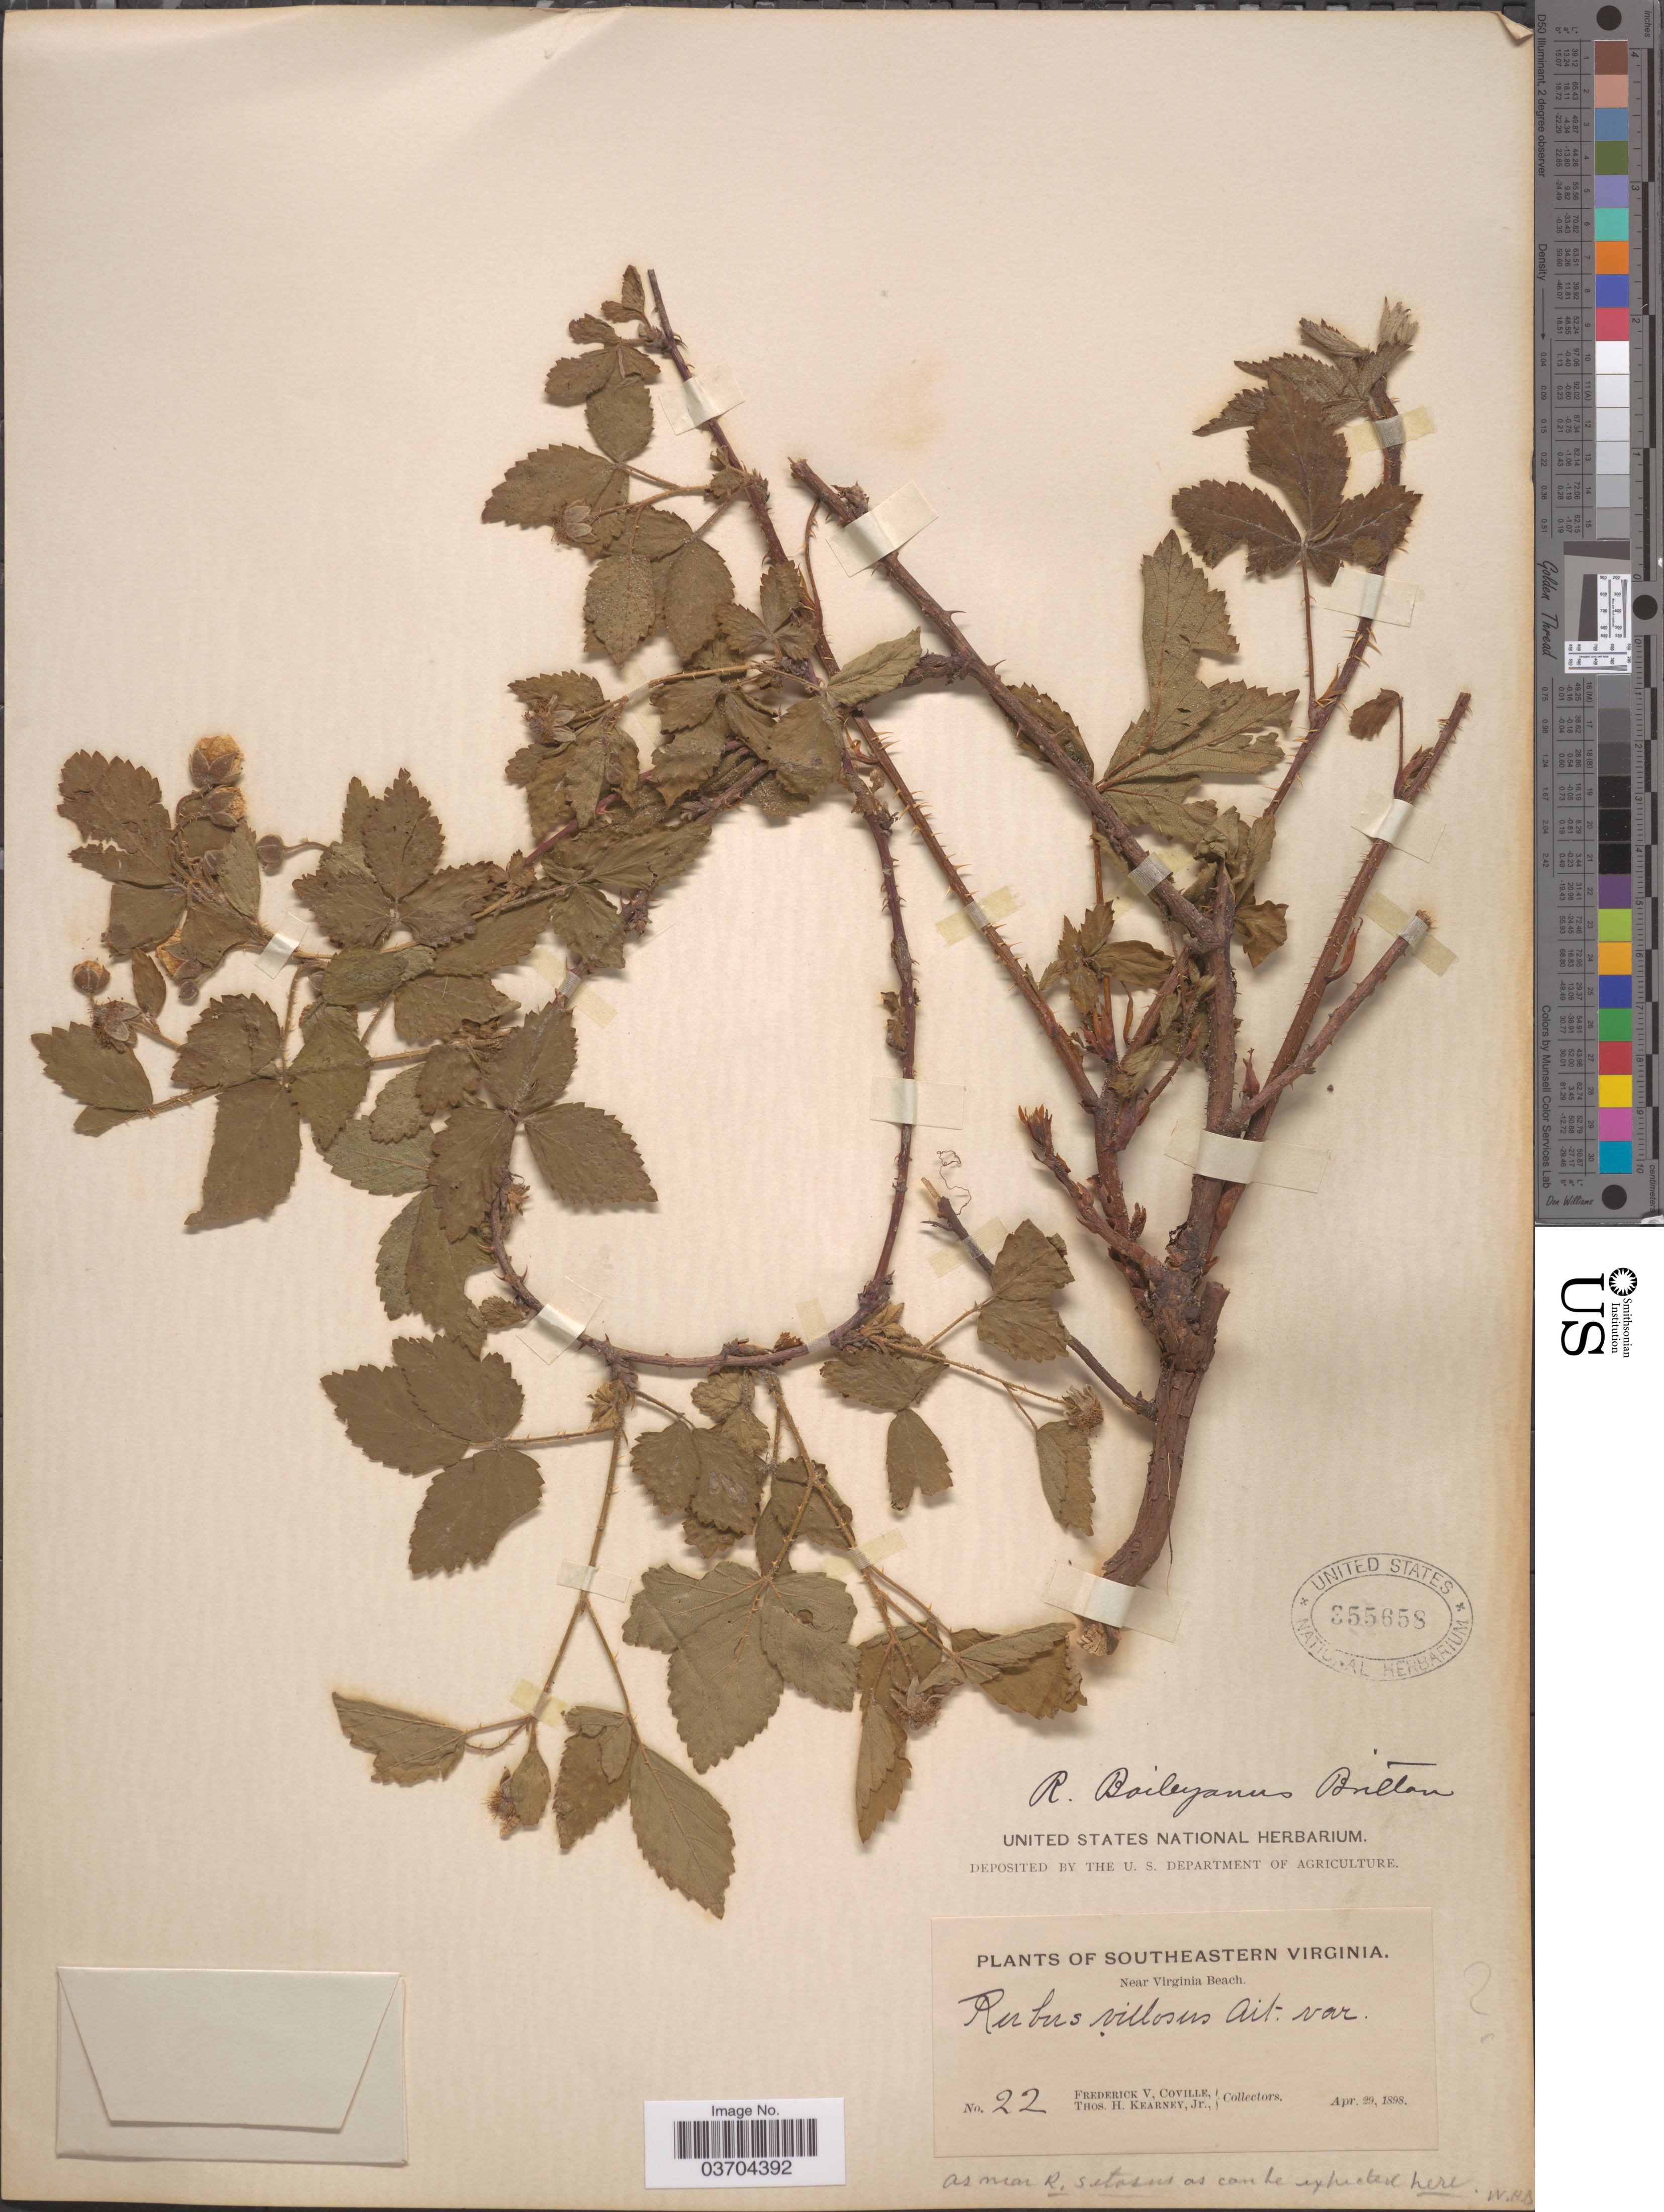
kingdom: Plantae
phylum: Tracheophyta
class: Magnoliopsida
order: Rosales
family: Rosaceae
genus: Rubus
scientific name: Rubus baileyanus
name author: Britton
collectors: F. V. Coville & T. H. Kearney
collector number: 22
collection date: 1898-04-29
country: United States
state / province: Virginia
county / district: City of Virginia Beach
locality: Southeastern Virginia. Near Virginia Beach.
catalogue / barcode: US 355658